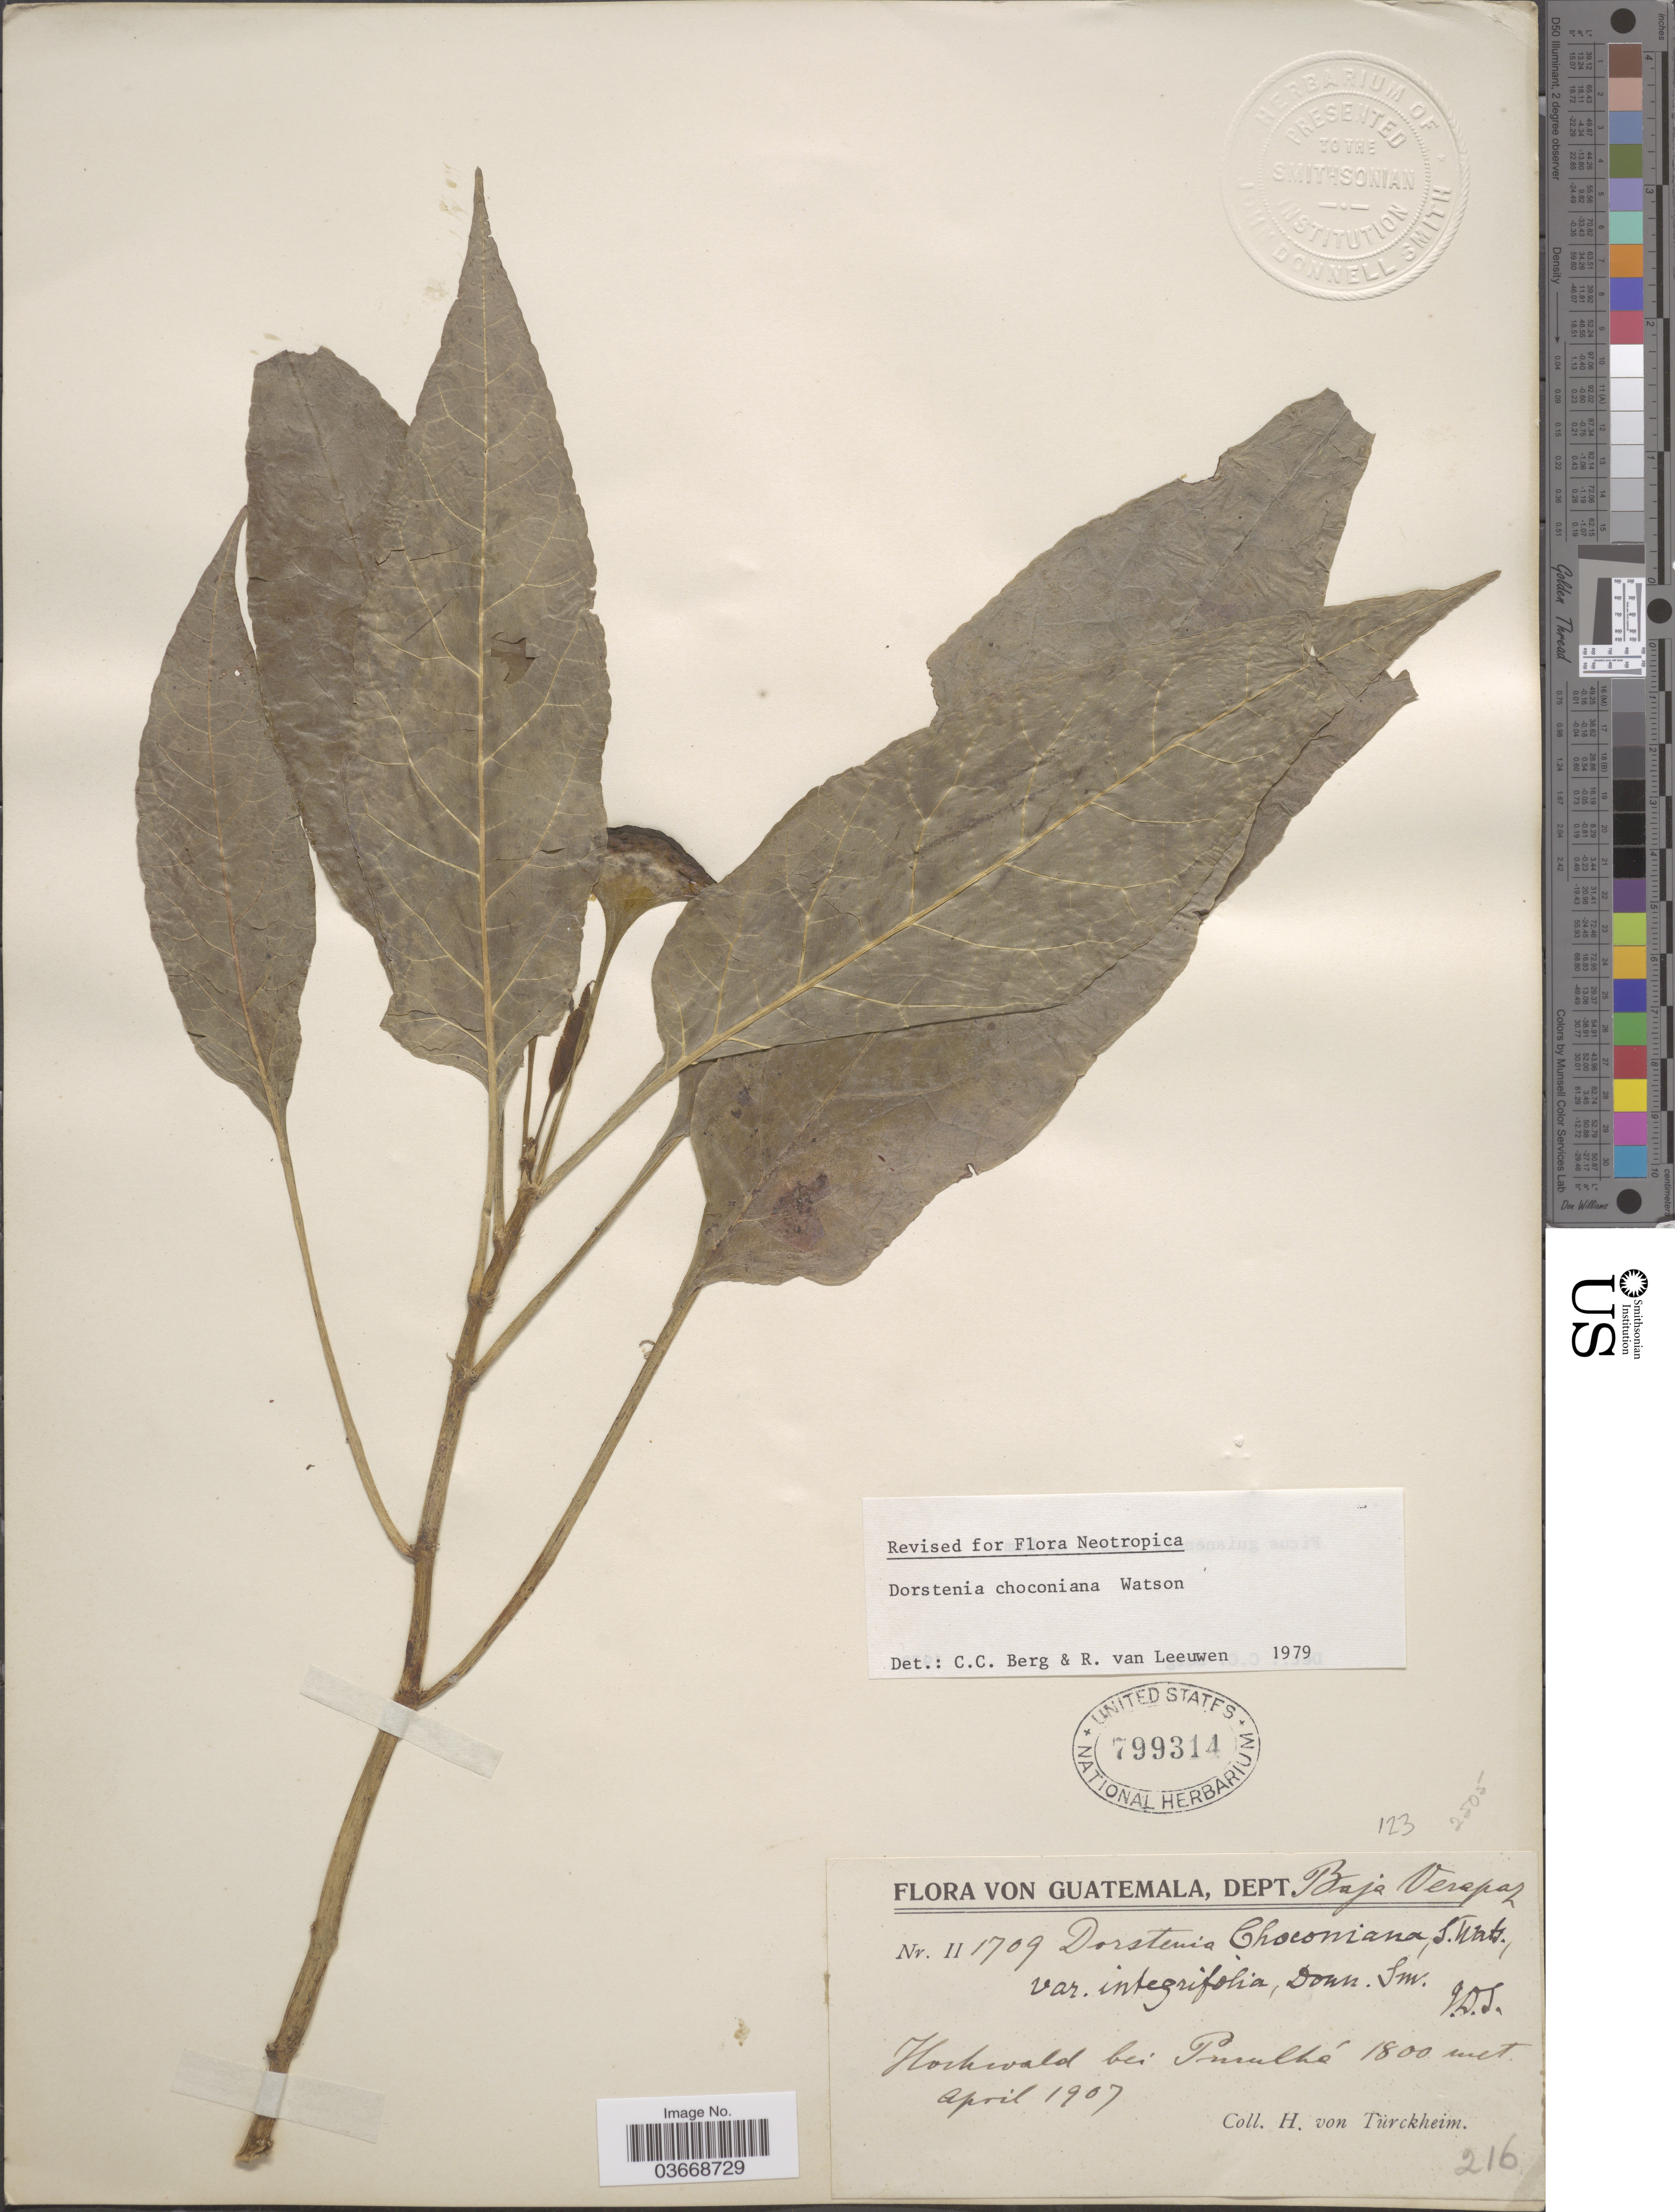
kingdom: Plantae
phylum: Tracheophyta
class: Magnoliopsida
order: Rosales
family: Moraceae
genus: Dorstenia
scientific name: Dorstenia choconiana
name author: S. Watson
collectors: H. von Türckheim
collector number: II1709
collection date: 1907-04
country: Guatemala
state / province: Baja Verapaz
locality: Dept. Baja Verapaz. Hochwald bei Purulhá.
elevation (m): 1800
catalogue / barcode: US 799314